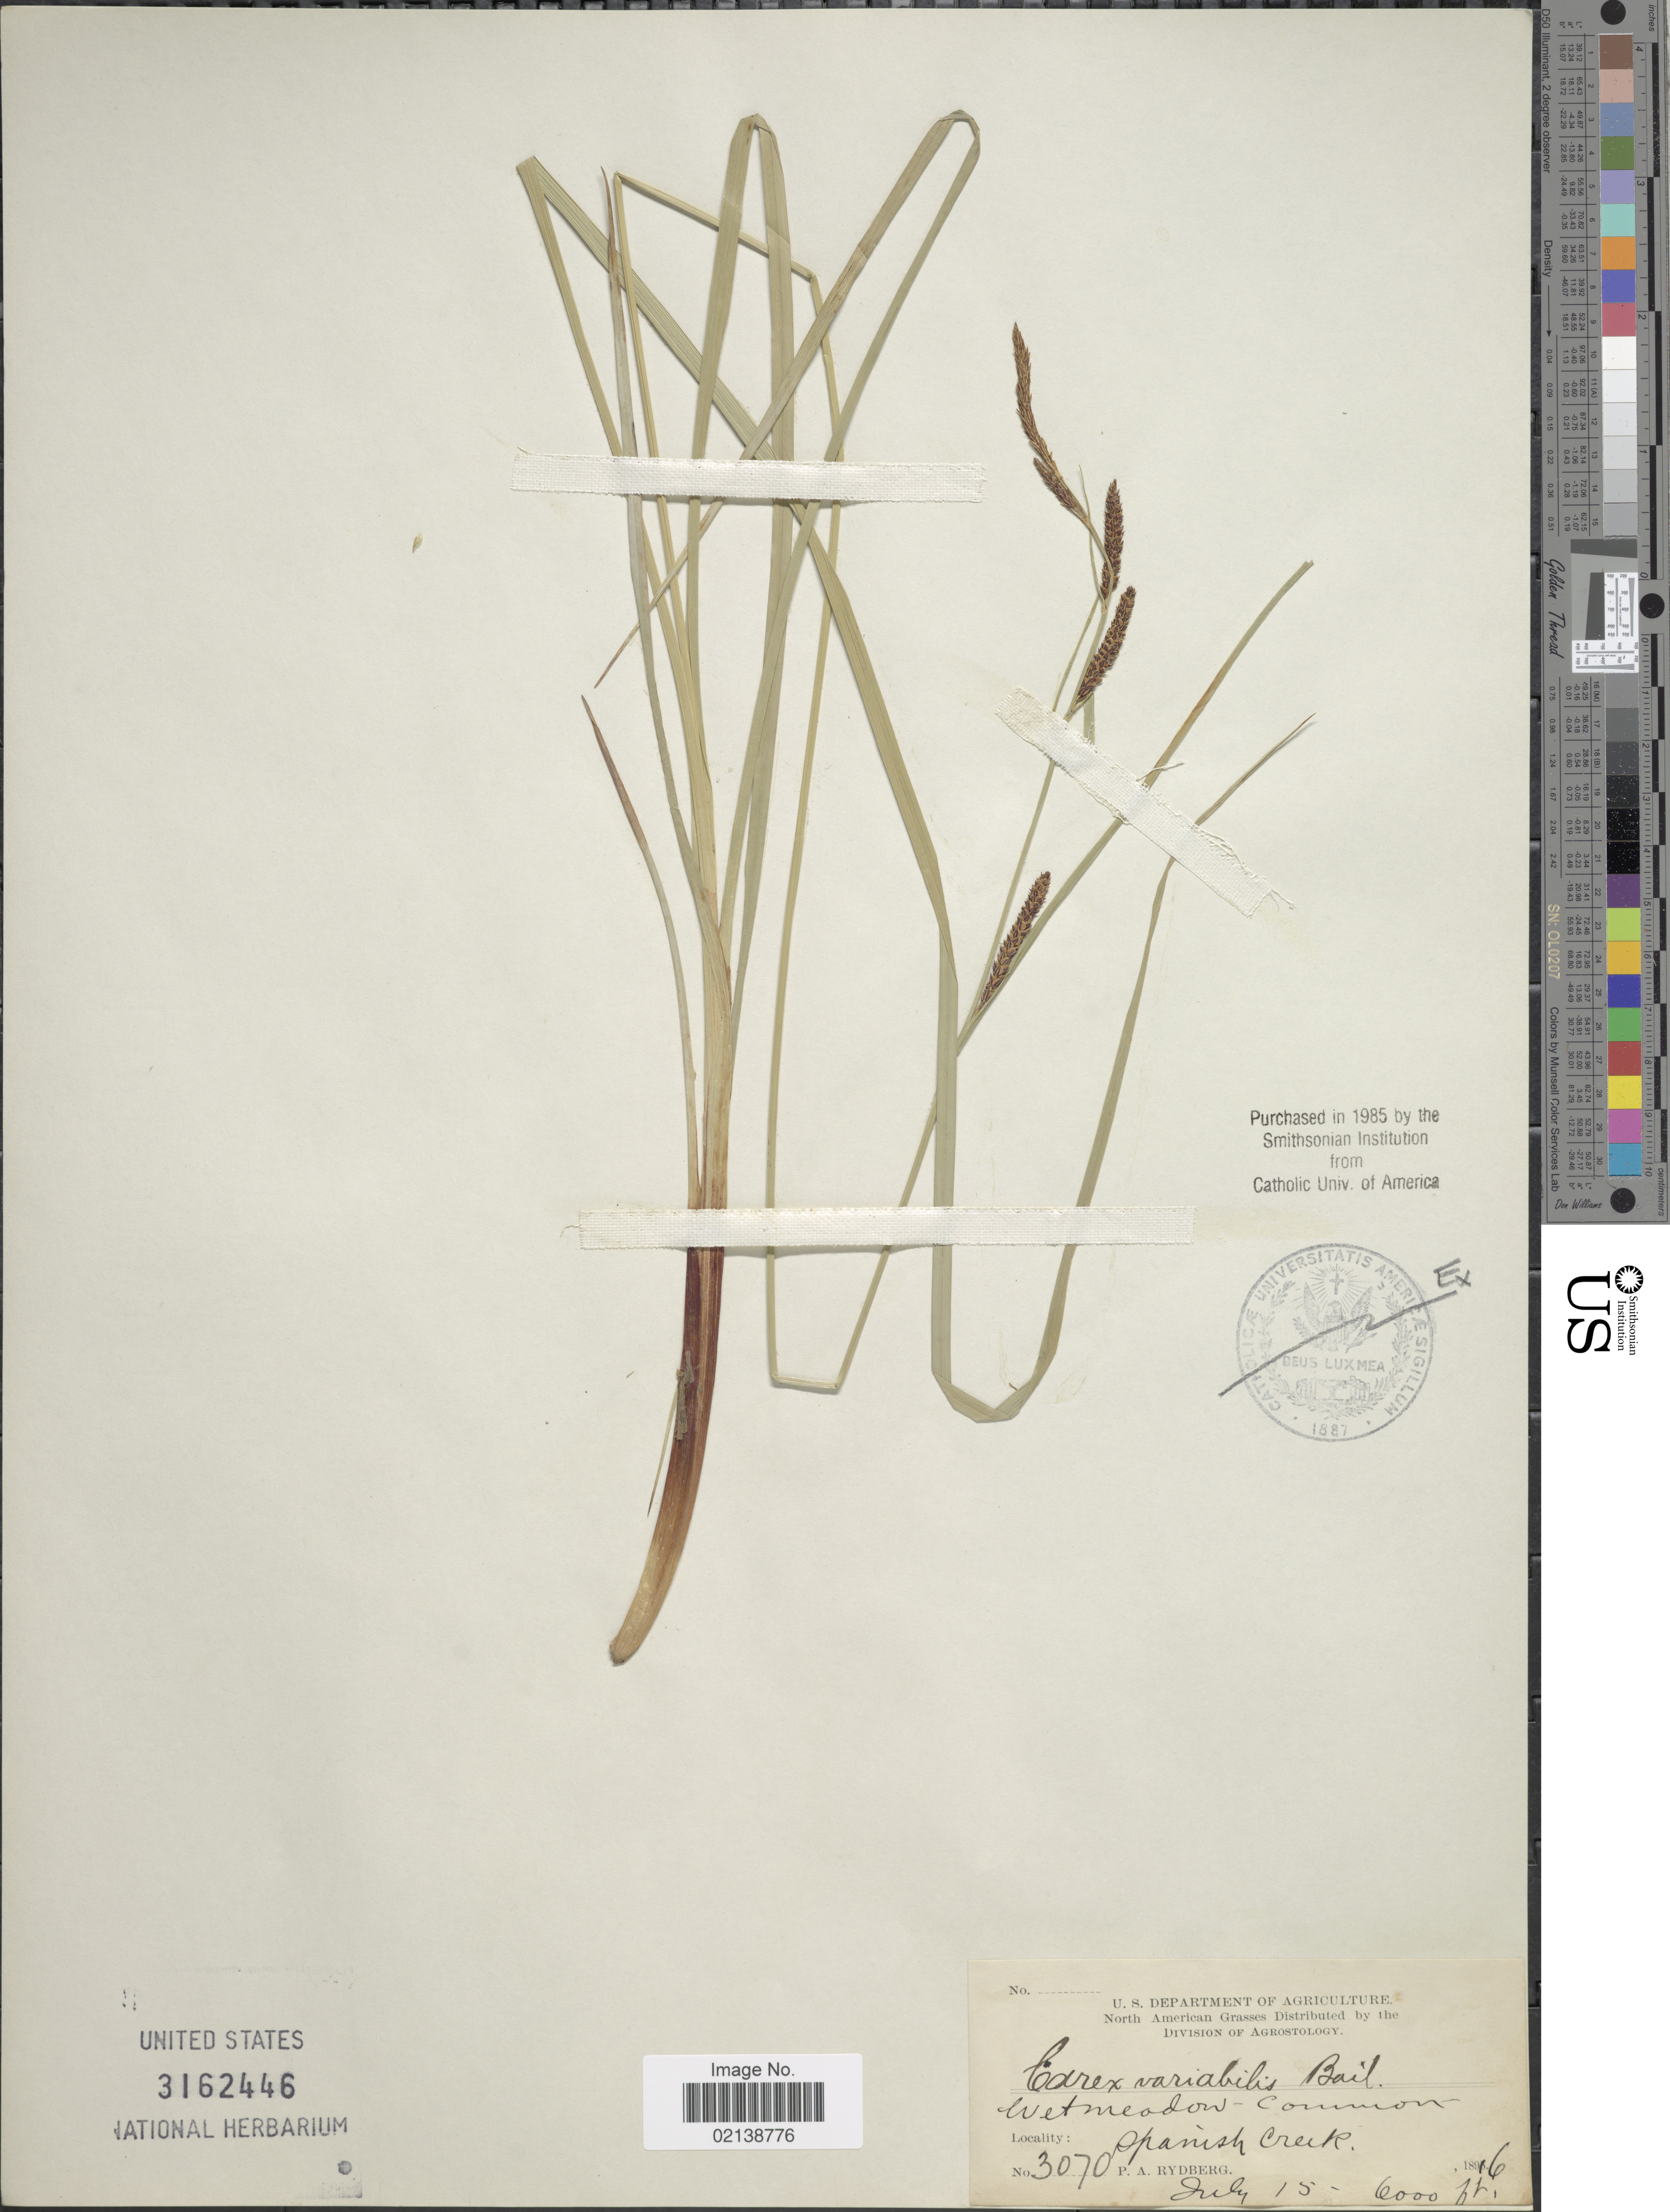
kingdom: Plantae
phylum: Tracheophyta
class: Liliopsida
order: Poales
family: Cyperaceae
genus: Carex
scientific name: Carex aquatilis var. aquatilis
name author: Wahlenb.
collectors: P. A. Rydberg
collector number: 3070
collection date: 1896-07-15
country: United States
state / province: Montana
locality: Spanish Creek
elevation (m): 1829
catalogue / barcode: US 3162446